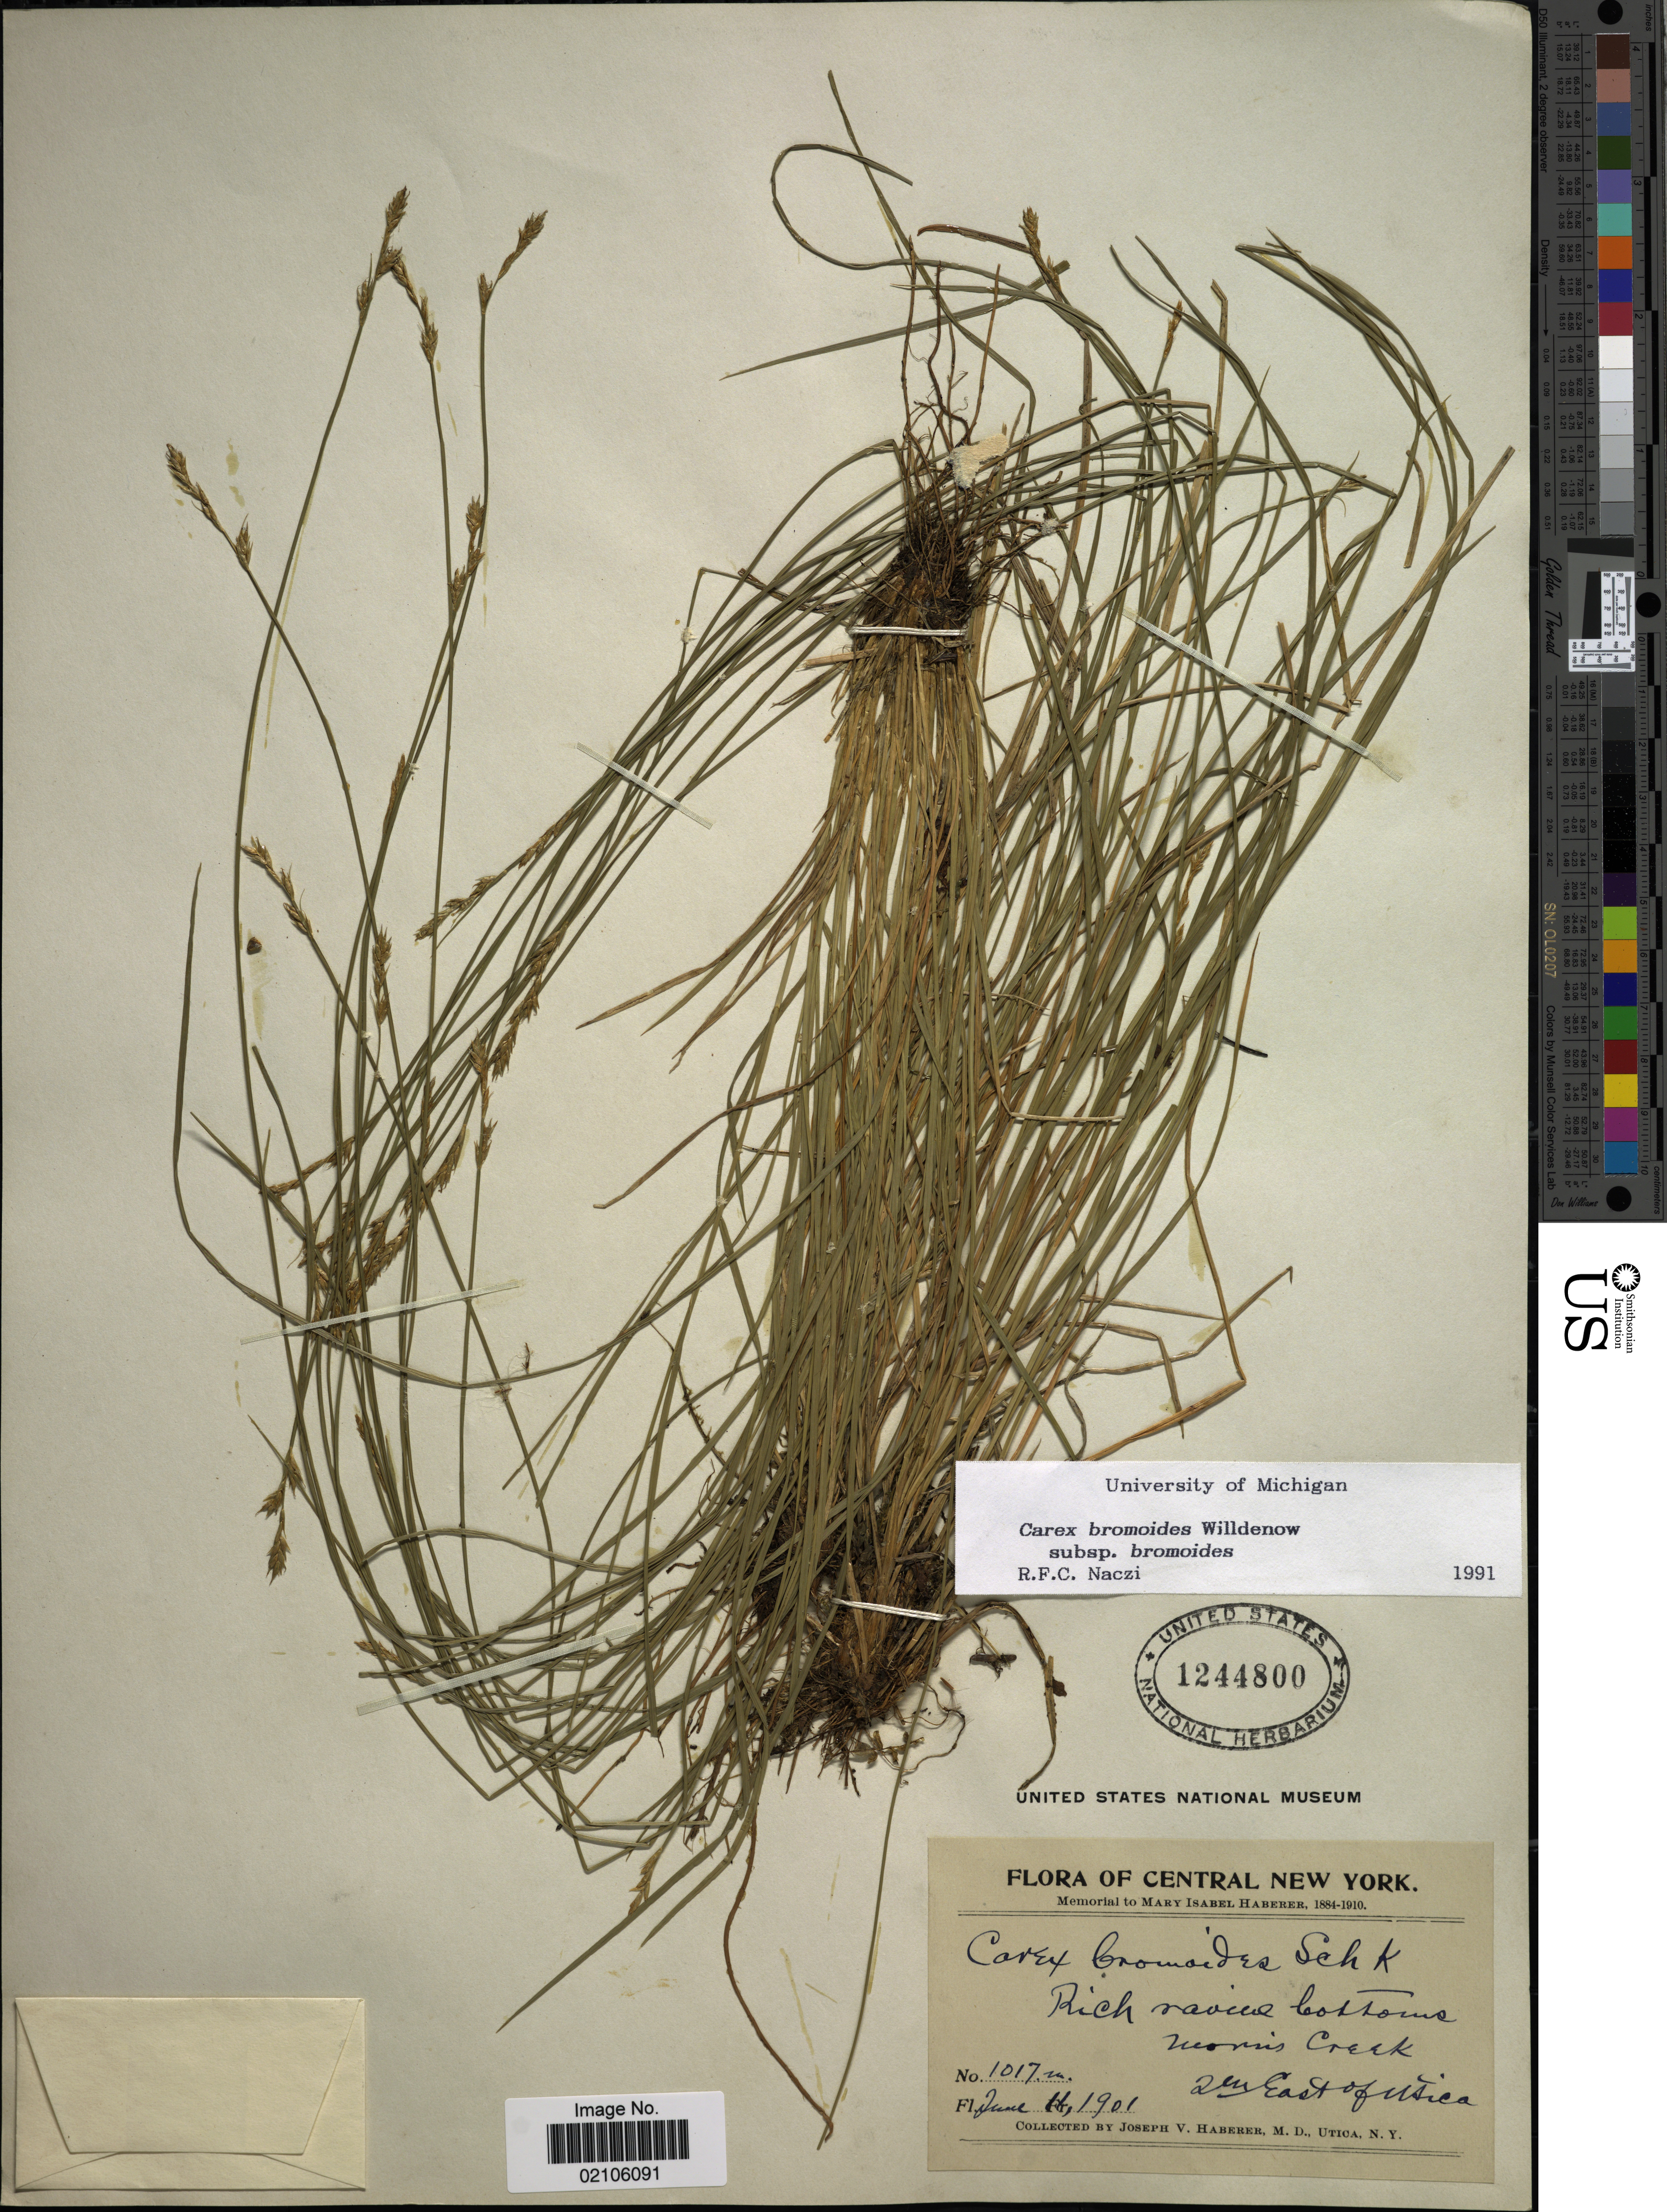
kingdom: Plantae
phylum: Tracheophyta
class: Liliopsida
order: Poales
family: Cyperaceae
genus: Carex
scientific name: Carex bromoides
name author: Willd.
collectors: J. V. Haberer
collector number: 1017m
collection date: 1901-06-11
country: United States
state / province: New York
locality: Central New York, Rich ravine bottoms, Morris Creek, 2 m East of Utica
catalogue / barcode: US 1244800